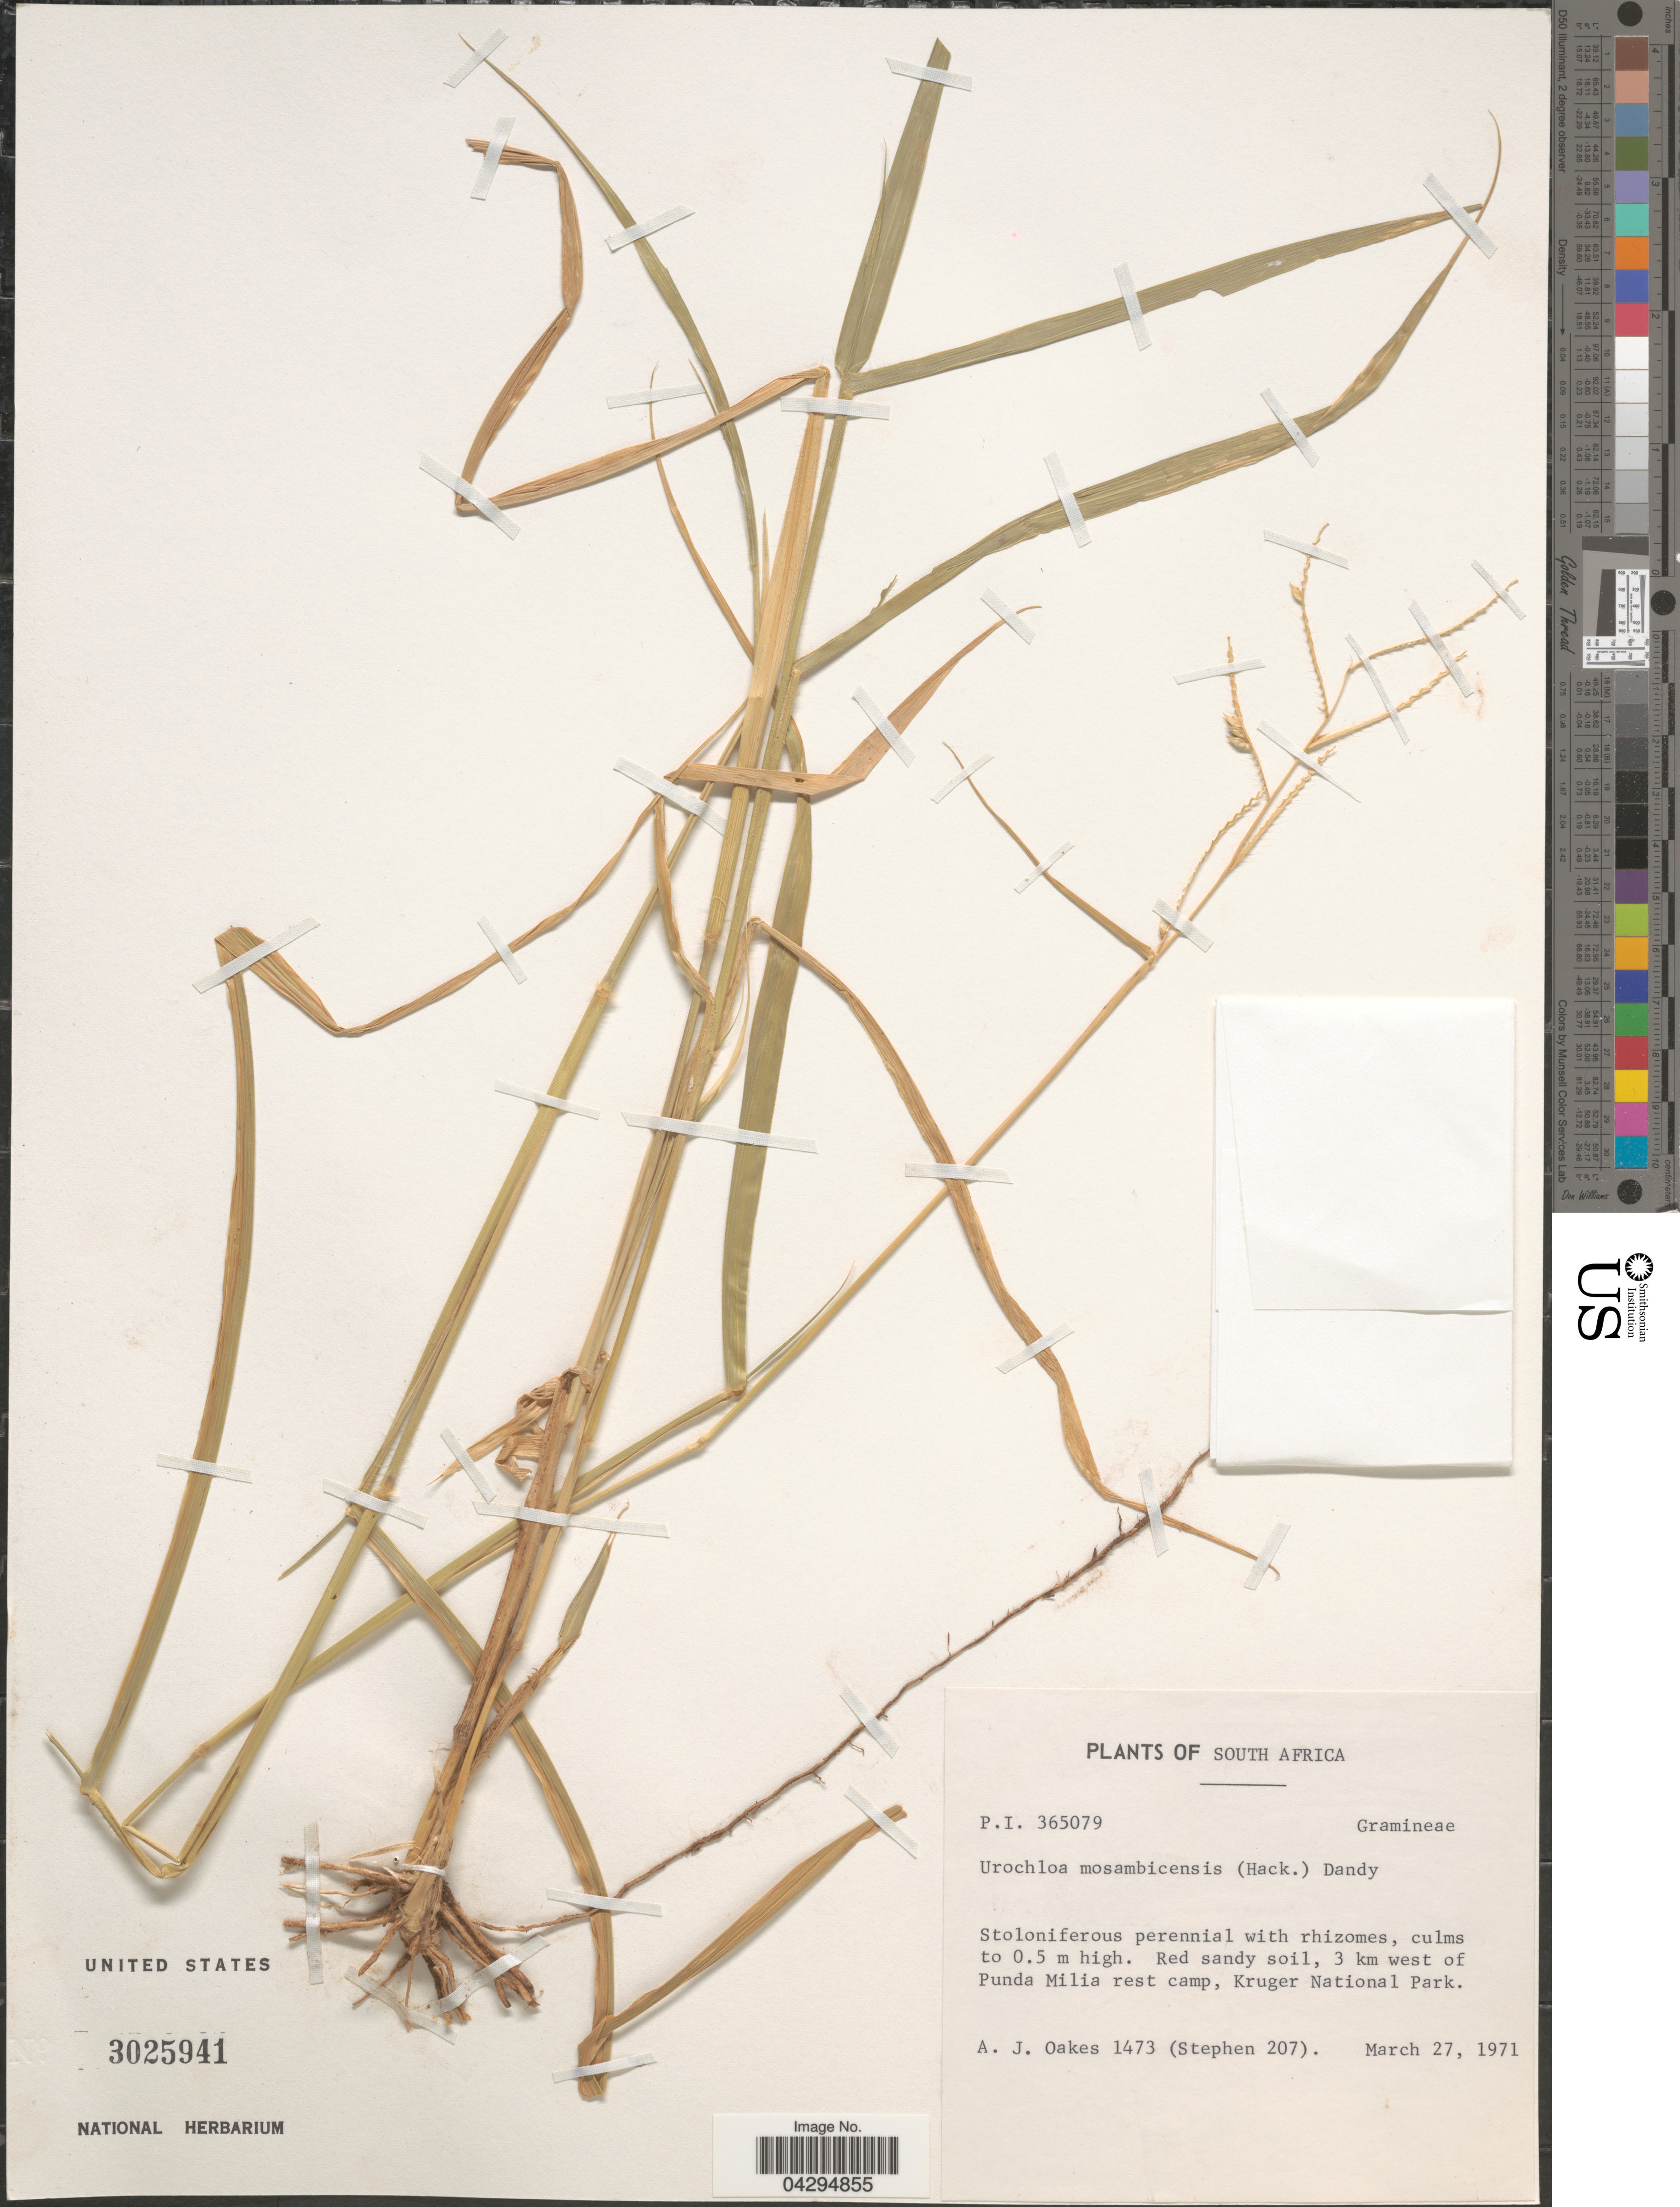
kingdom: Plantae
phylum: Tracheophyta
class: Liliopsida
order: Poales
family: Poaceae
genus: Urochloa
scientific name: Urochloa mosambicensis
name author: (Hack.) Dandy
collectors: A. Oakes & Stephen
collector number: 1473/207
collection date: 1971-03-27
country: South Africa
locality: Red sandy soil, 3 km west of Punda Milia rest camp, Kruger National Park.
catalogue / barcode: US 3025941